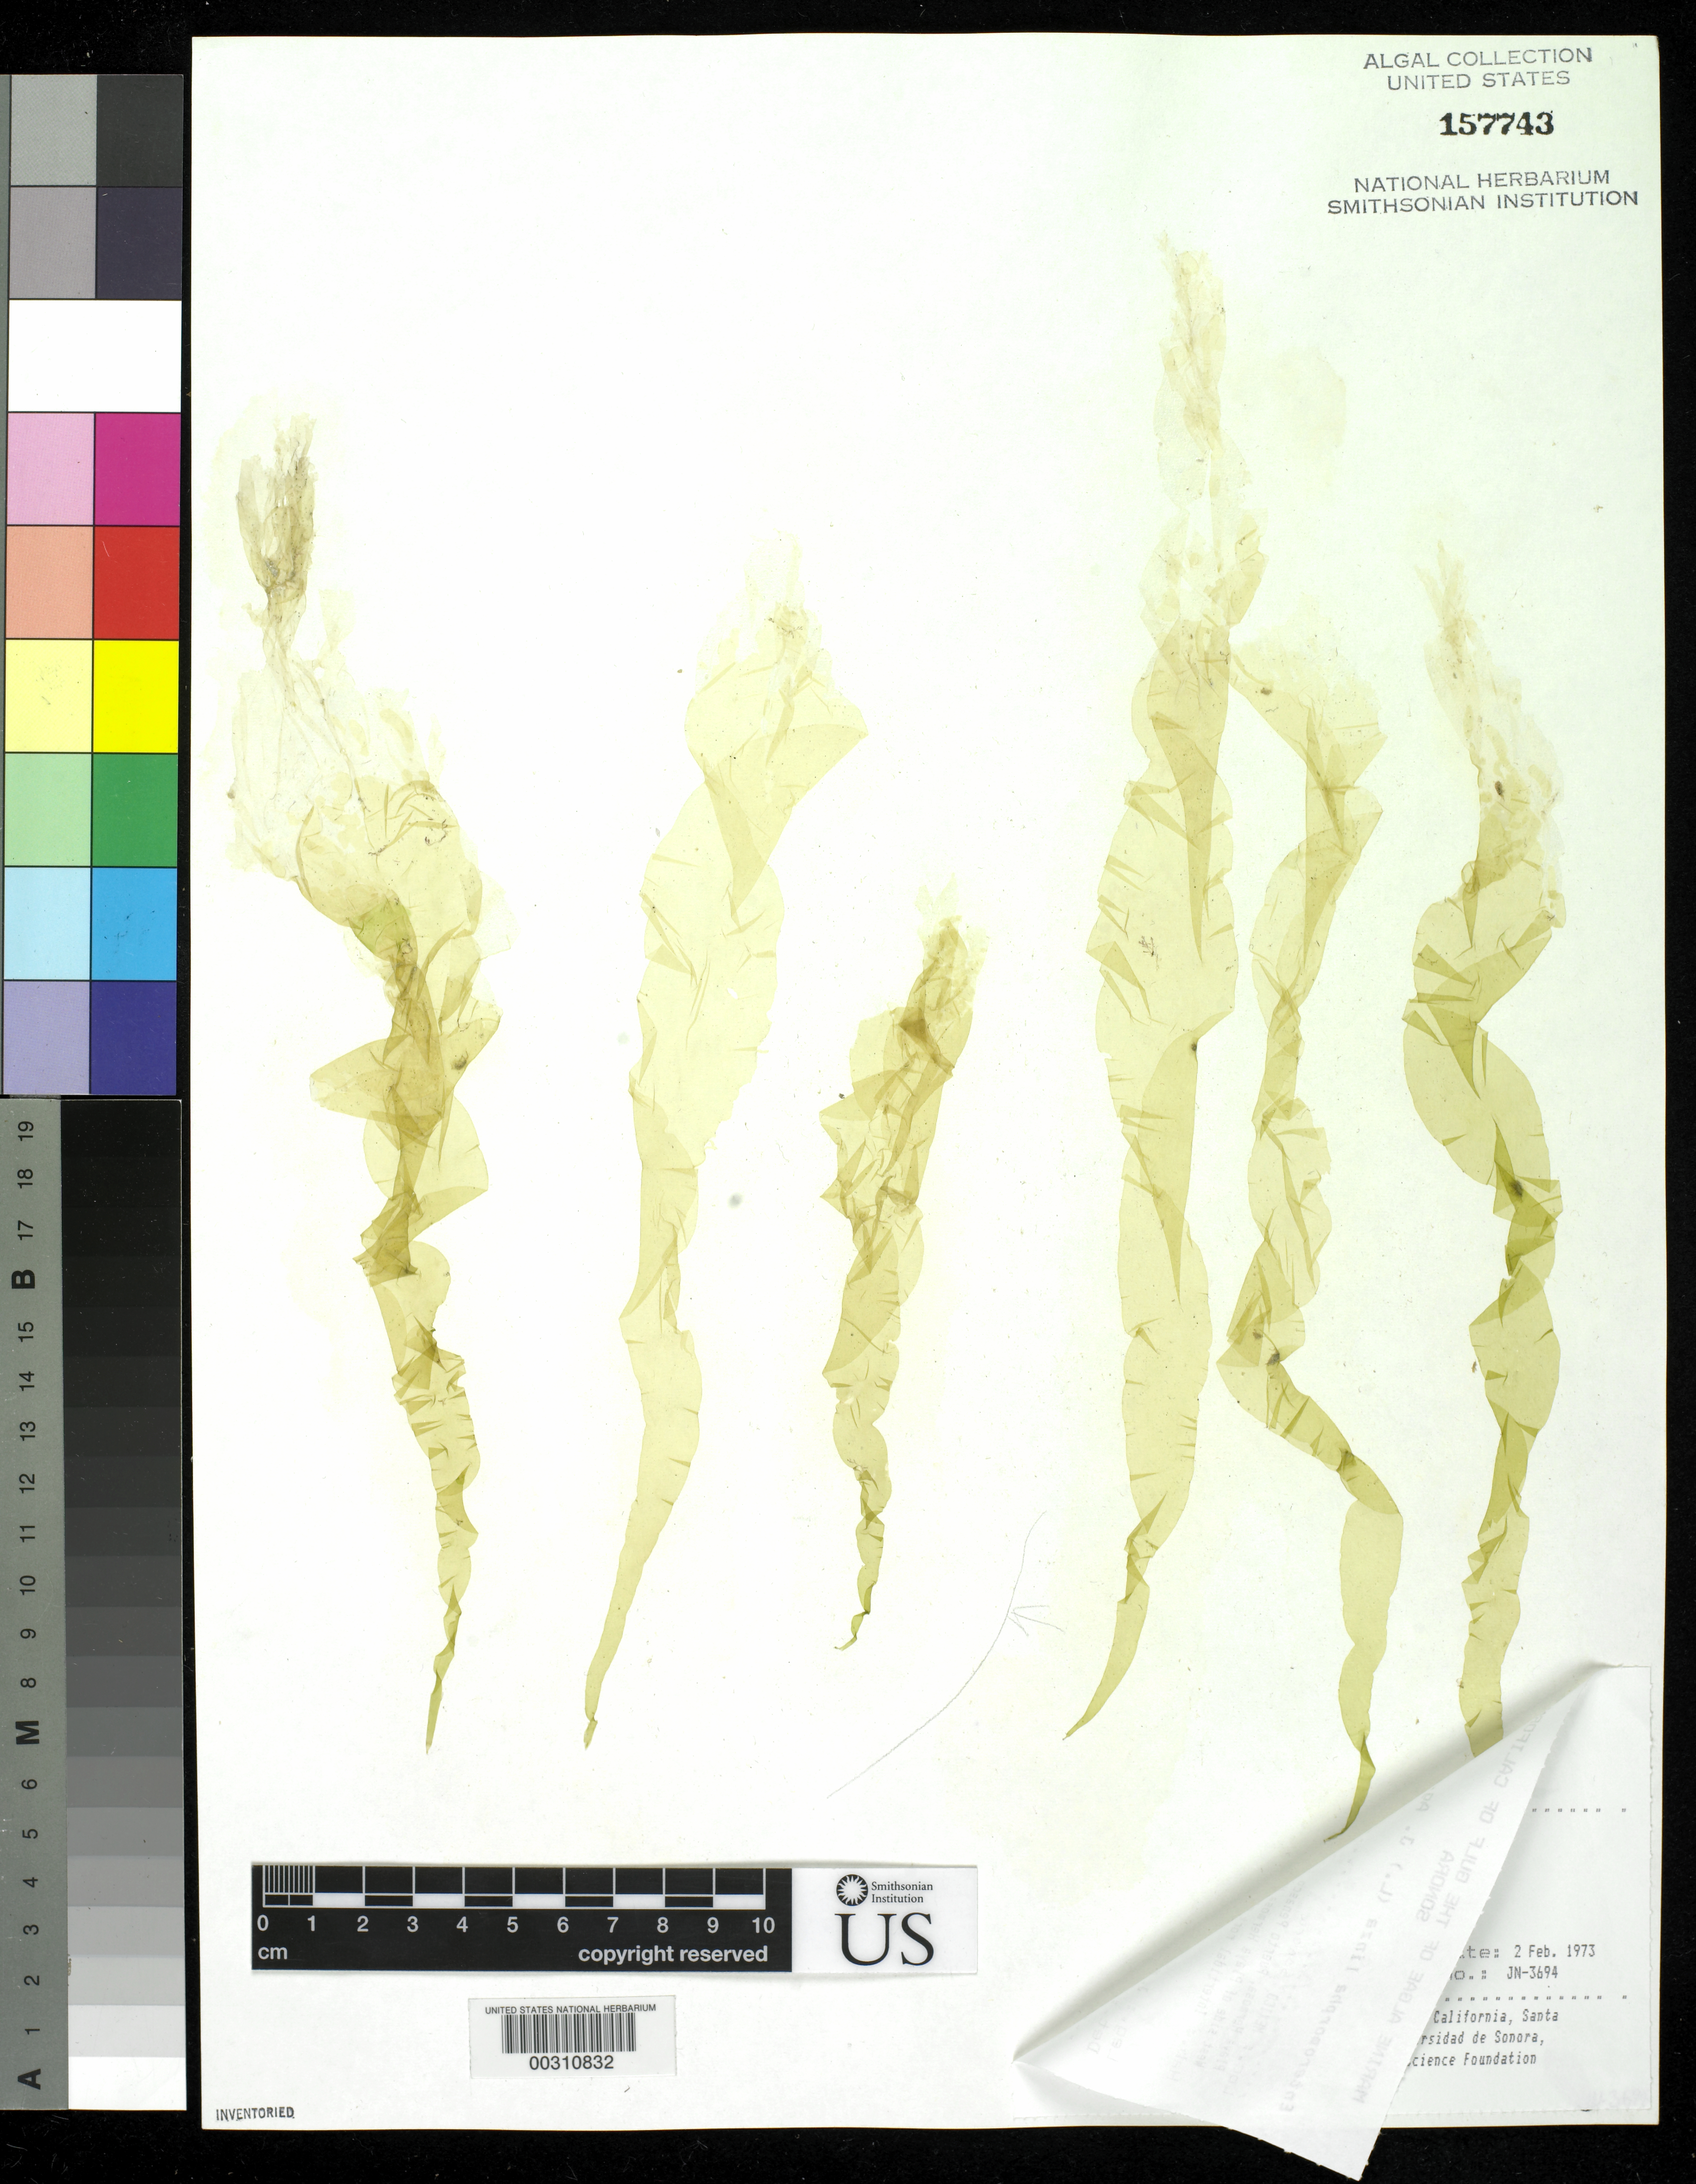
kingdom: Plantae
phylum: Chlorophyta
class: Ulvophyceae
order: Ulvales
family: Ulvaceae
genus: Ulva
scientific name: Ulva linza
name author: L.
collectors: J. N. Norris & J. Kudenov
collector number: JN-3694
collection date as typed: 02 Feb 1973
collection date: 1973-02-02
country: Mexico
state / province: Sonora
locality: Playa Hermosa, Puerto Penasco, Playa Hermosa Hotel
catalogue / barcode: US 157743